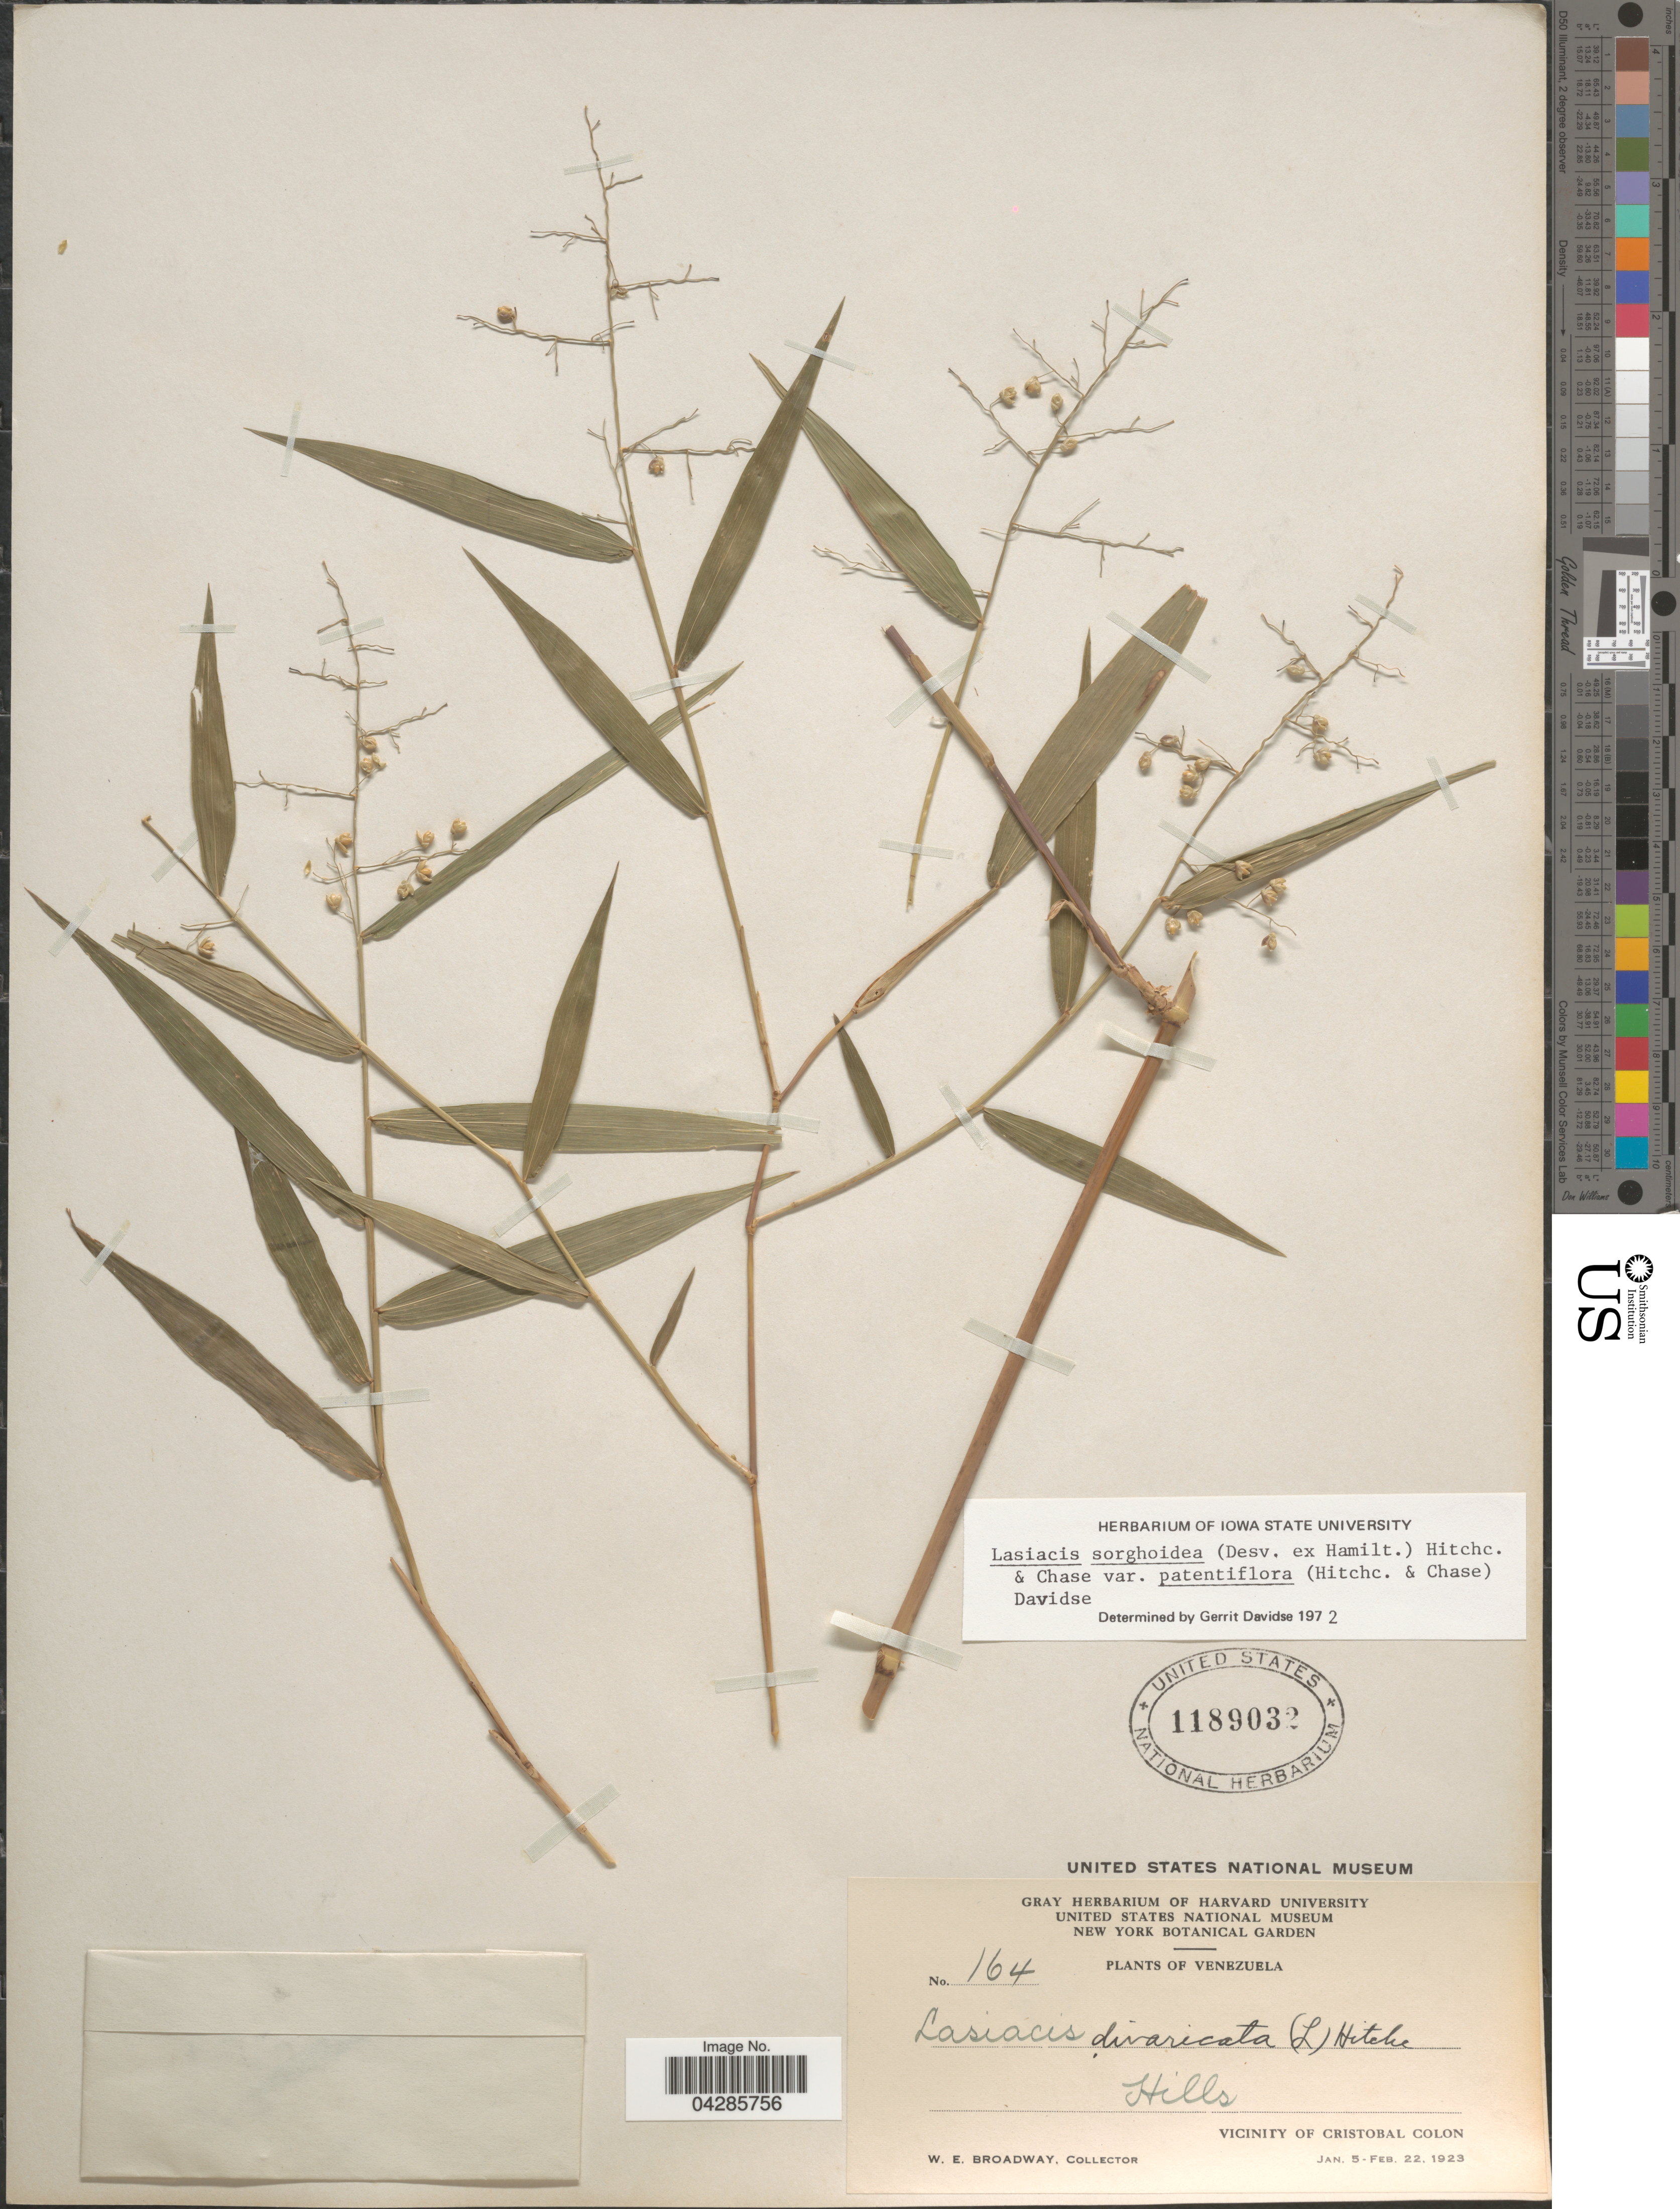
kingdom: Plantae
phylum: Tracheophyta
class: Liliopsida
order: Poales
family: Poaceae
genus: Lasiacis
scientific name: Lasiacis sorghoidea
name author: (Desv. ex Ham.) Hitchc. & Chase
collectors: W. E. Broadway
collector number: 164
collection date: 1923-01-05/1923-02-22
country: Venezuela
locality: Hills. Vicinity of Cristobal Colon.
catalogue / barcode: US 1189032